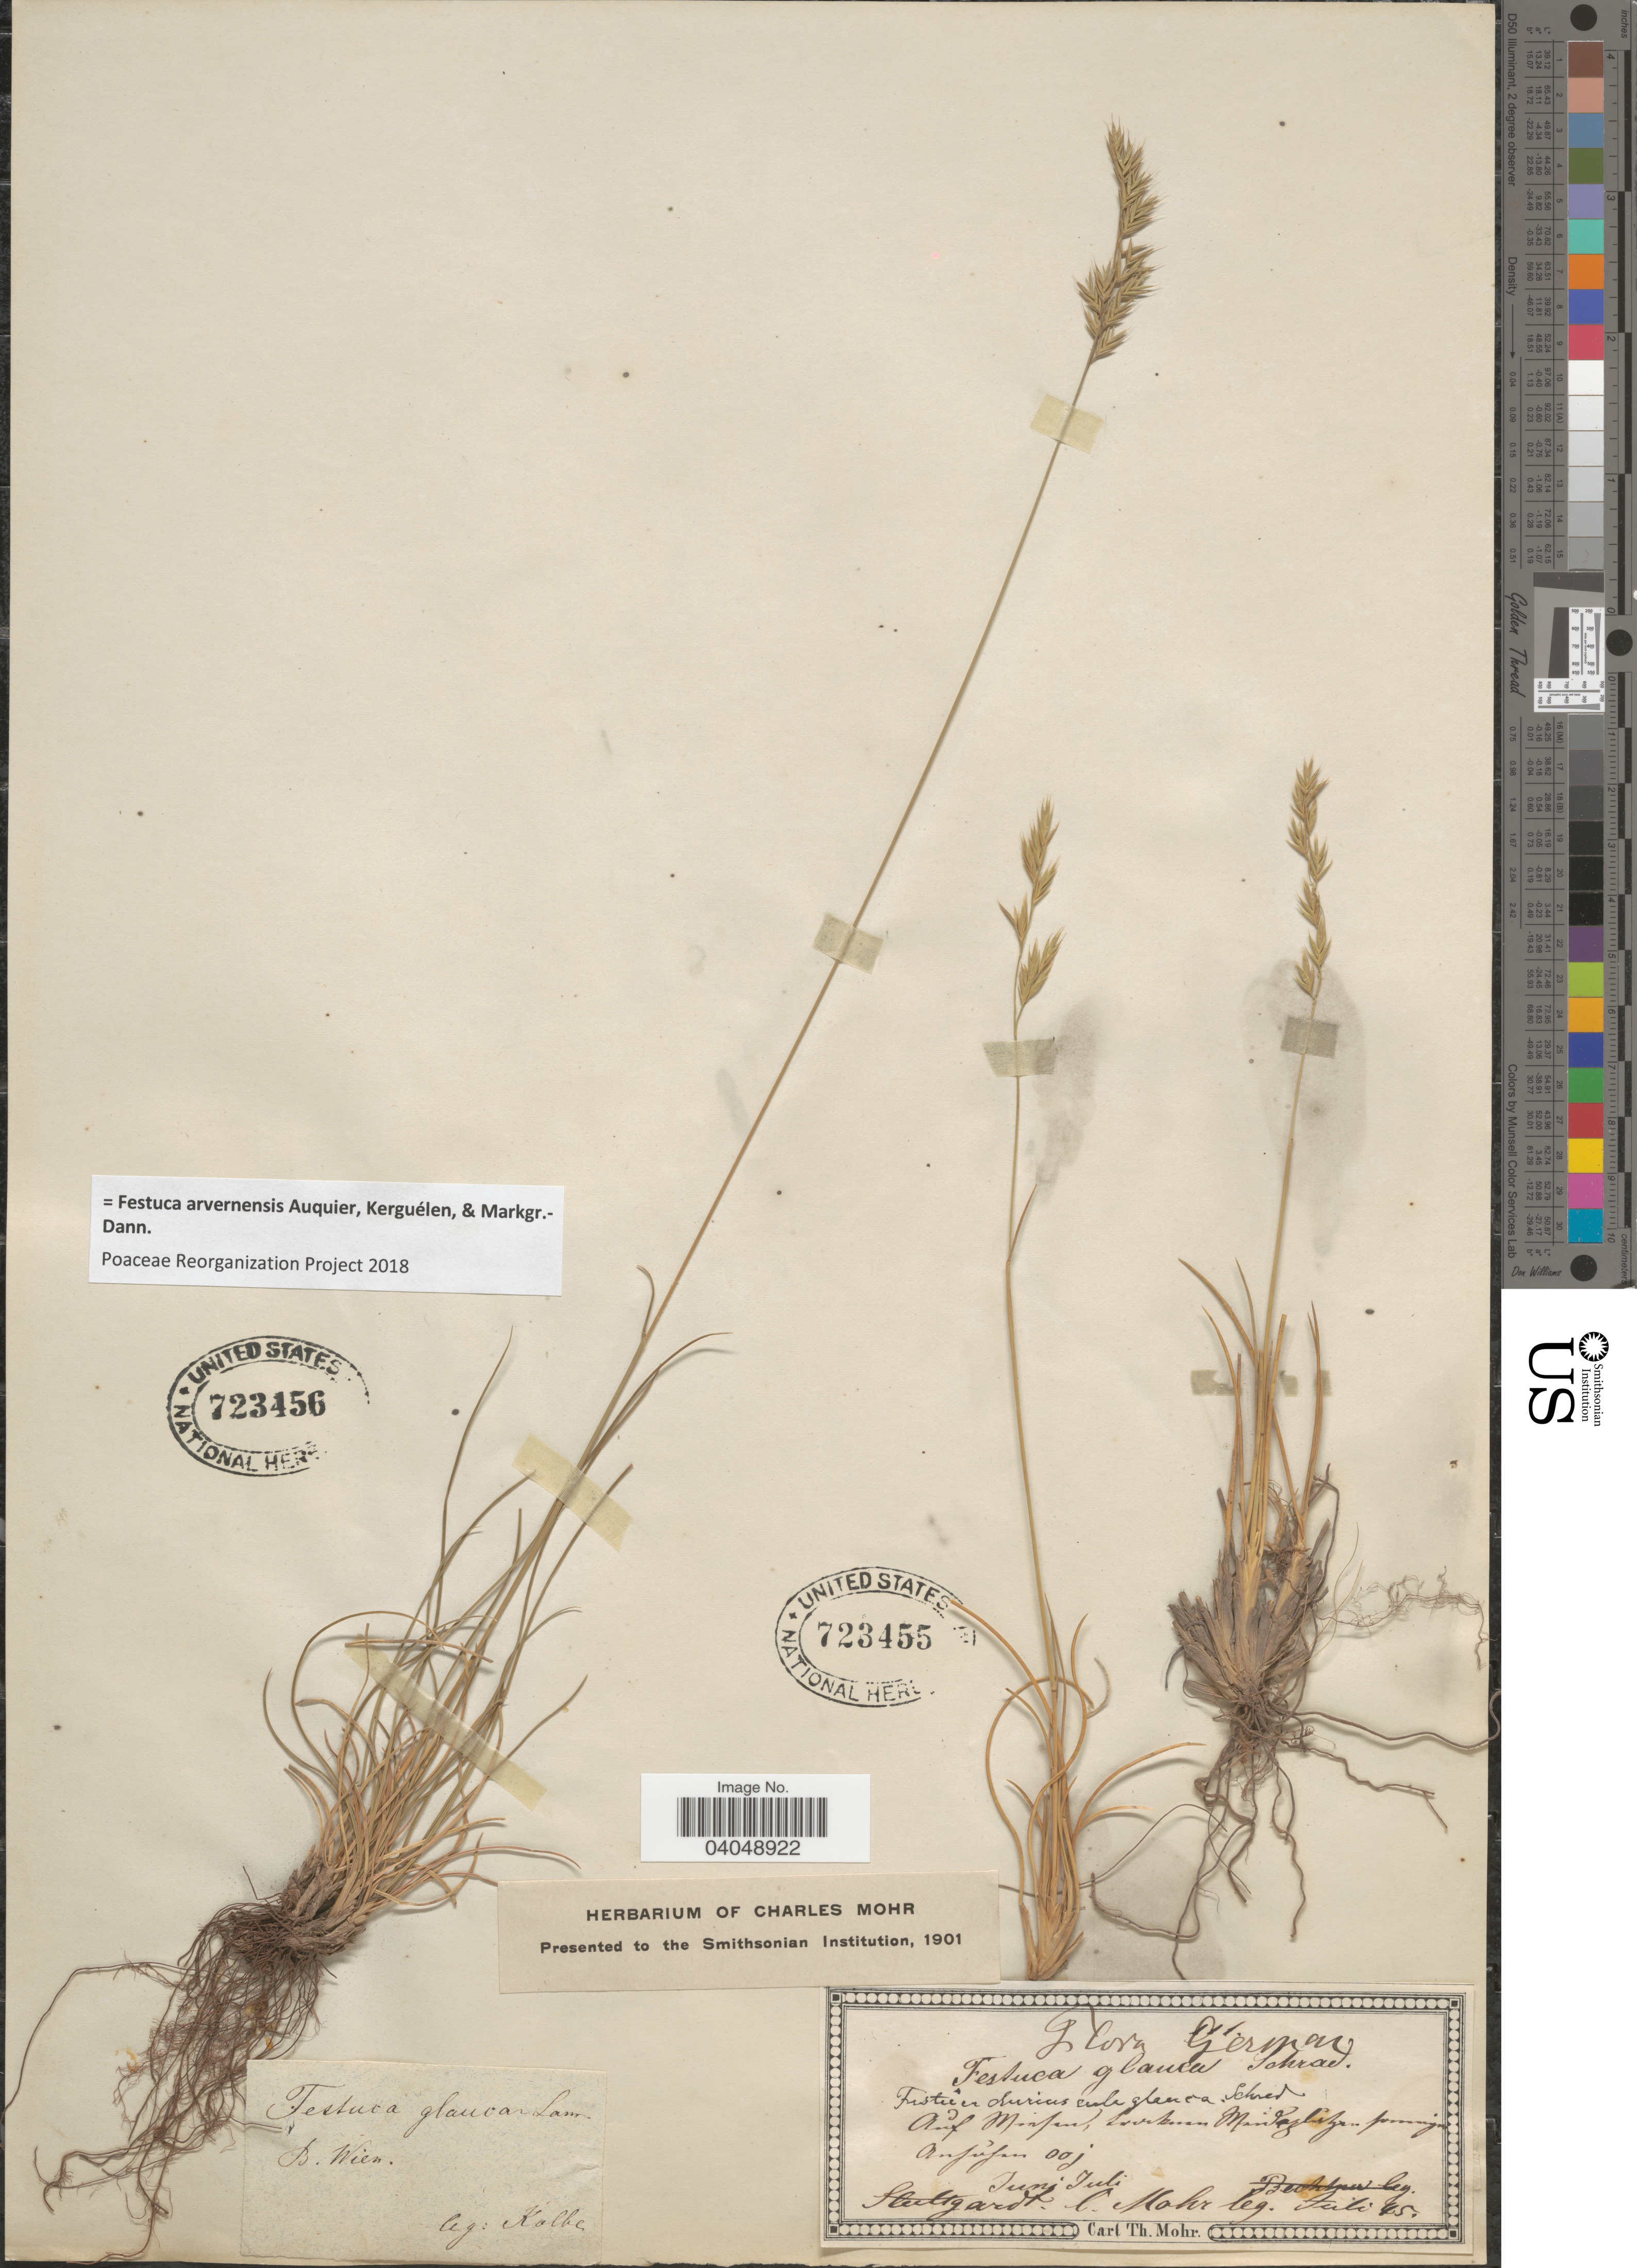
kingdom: Plantae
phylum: Tracheophyta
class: Liliopsida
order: Poales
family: Poaceae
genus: Festuca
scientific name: Festuca arvernensis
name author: Auquier et al.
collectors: Mohr, C. T. (herbarium)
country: Germany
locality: German. Auf Minland, [illegible text]. Stuttgardt.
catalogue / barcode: US 723455-2